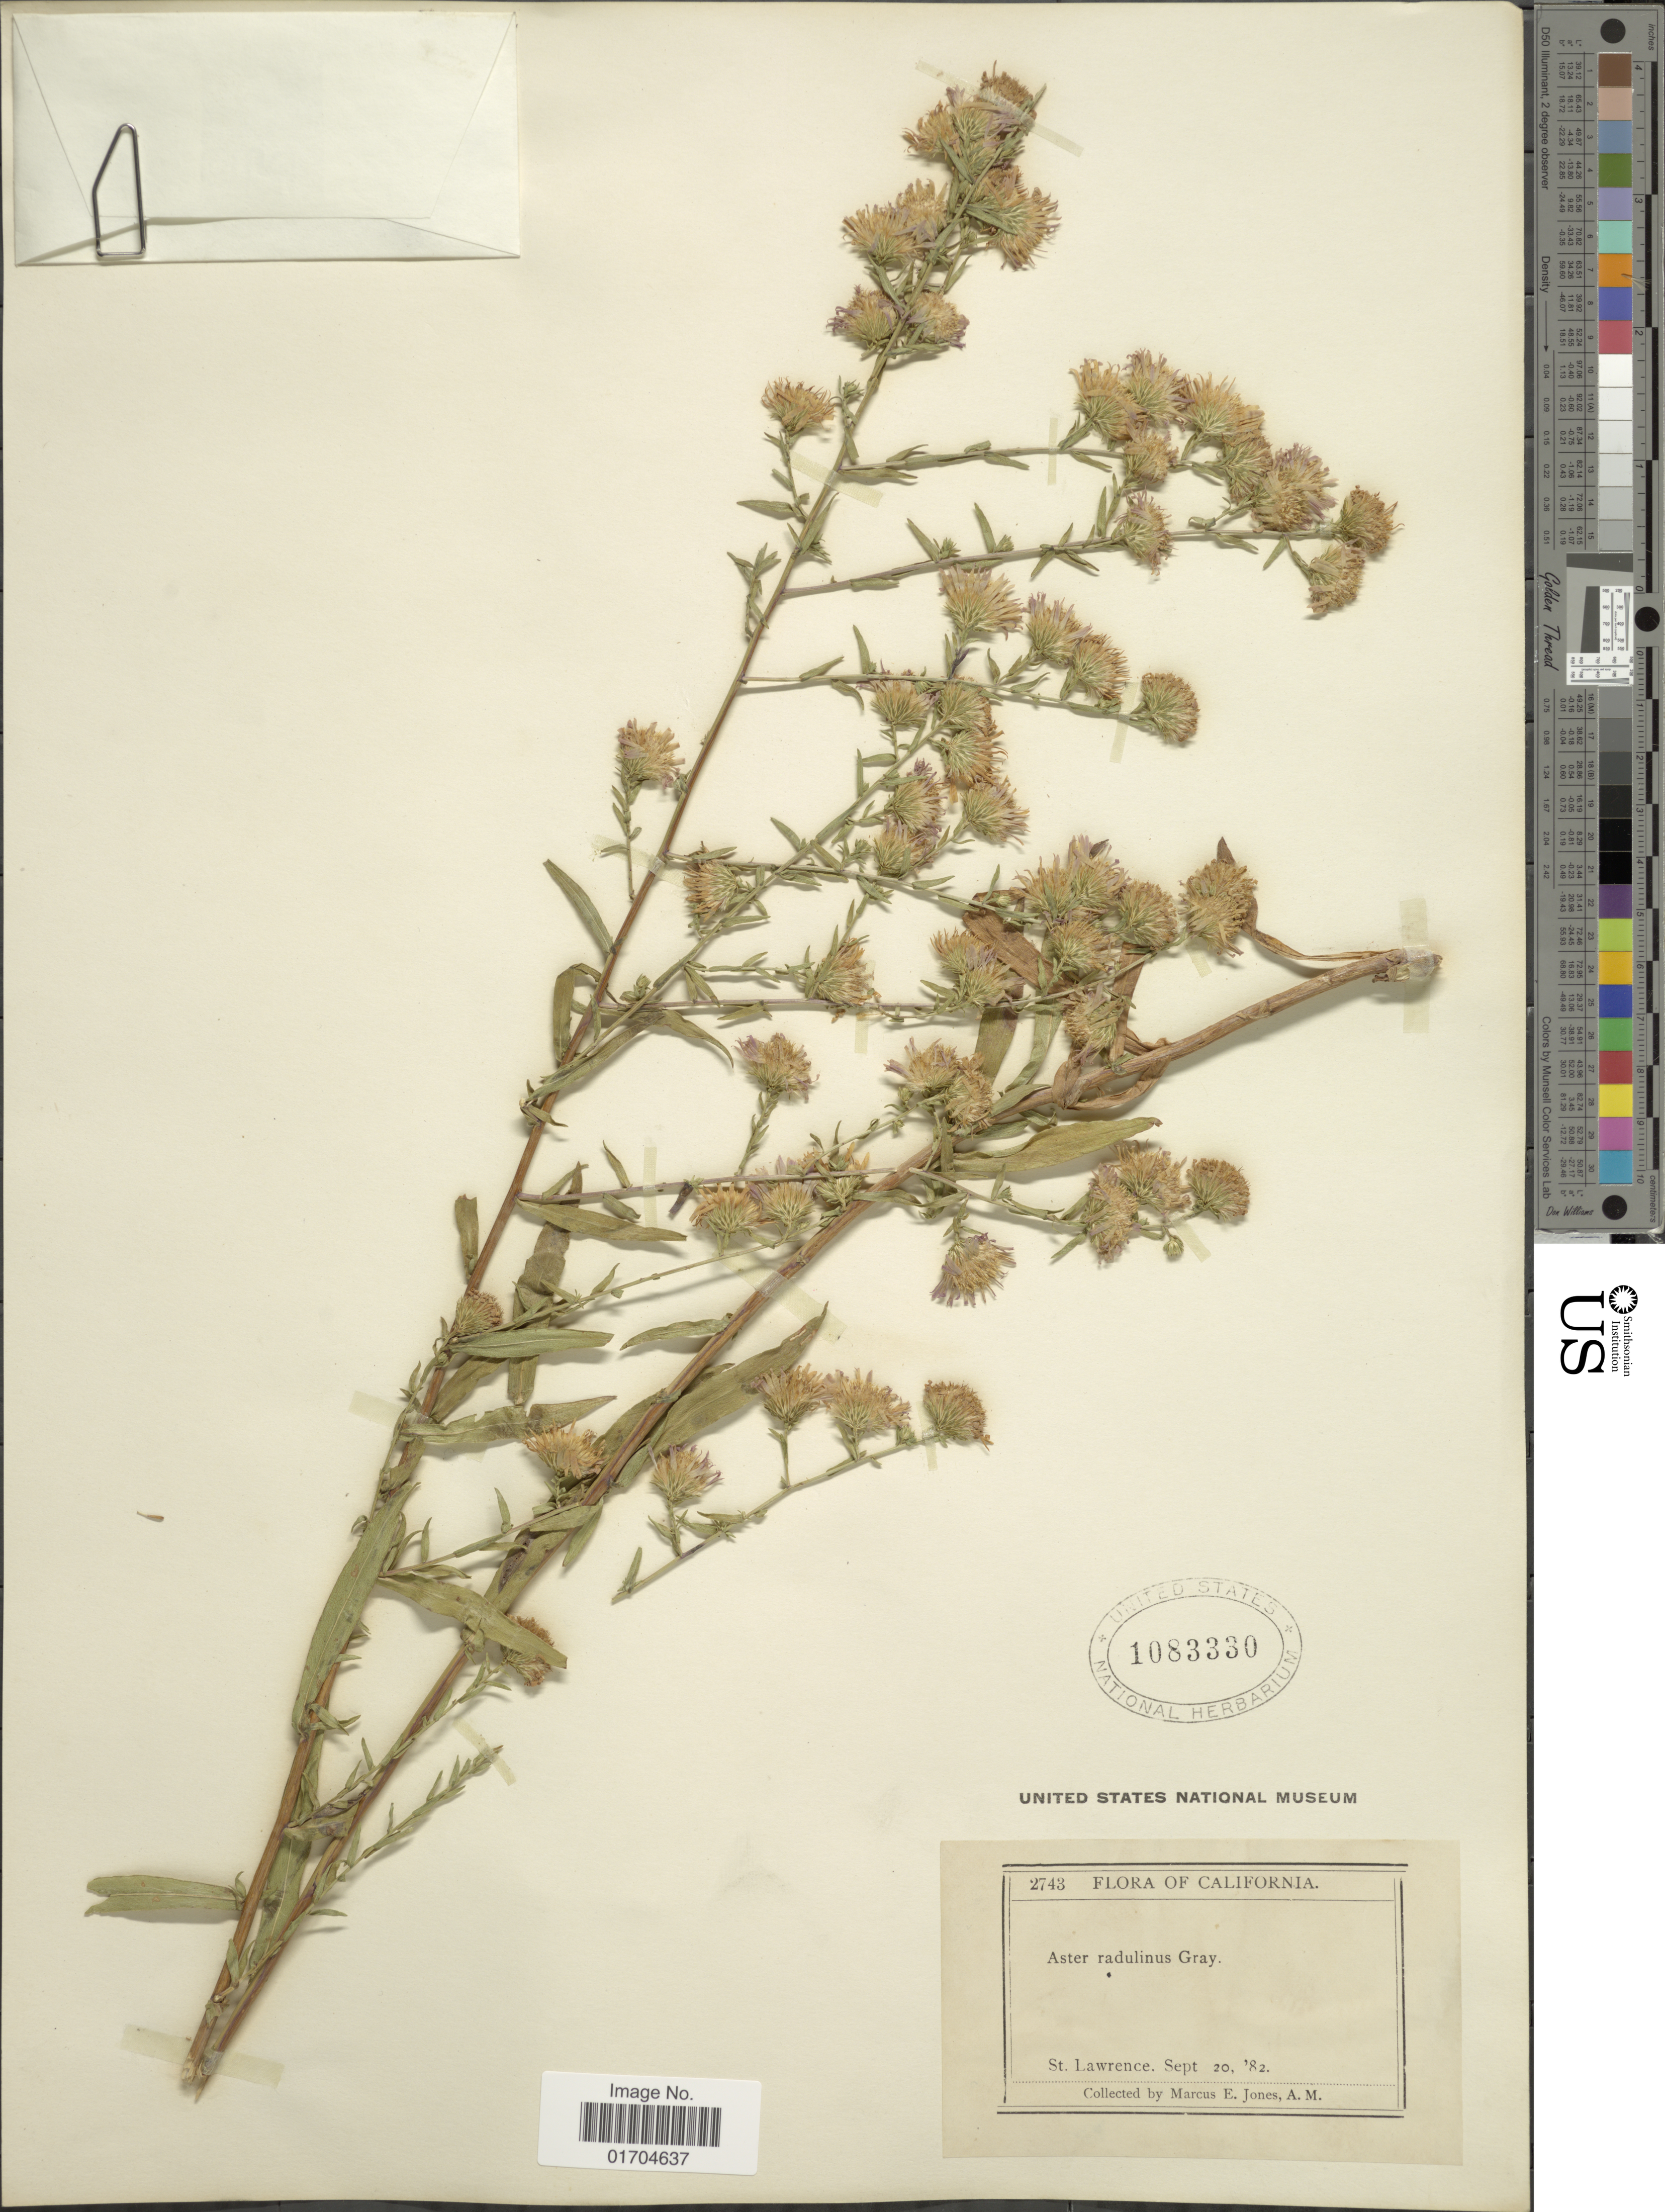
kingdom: Plantae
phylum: Tracheophyta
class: Magnoliopsida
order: Asterales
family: Asteraceae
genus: Symphyotrichum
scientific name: Symphyotrichum sp.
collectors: M. E. Jones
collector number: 2743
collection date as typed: Transcribed d/m/y: 20/9/82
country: United States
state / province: California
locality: St. Lawrence.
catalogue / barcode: US 1083330